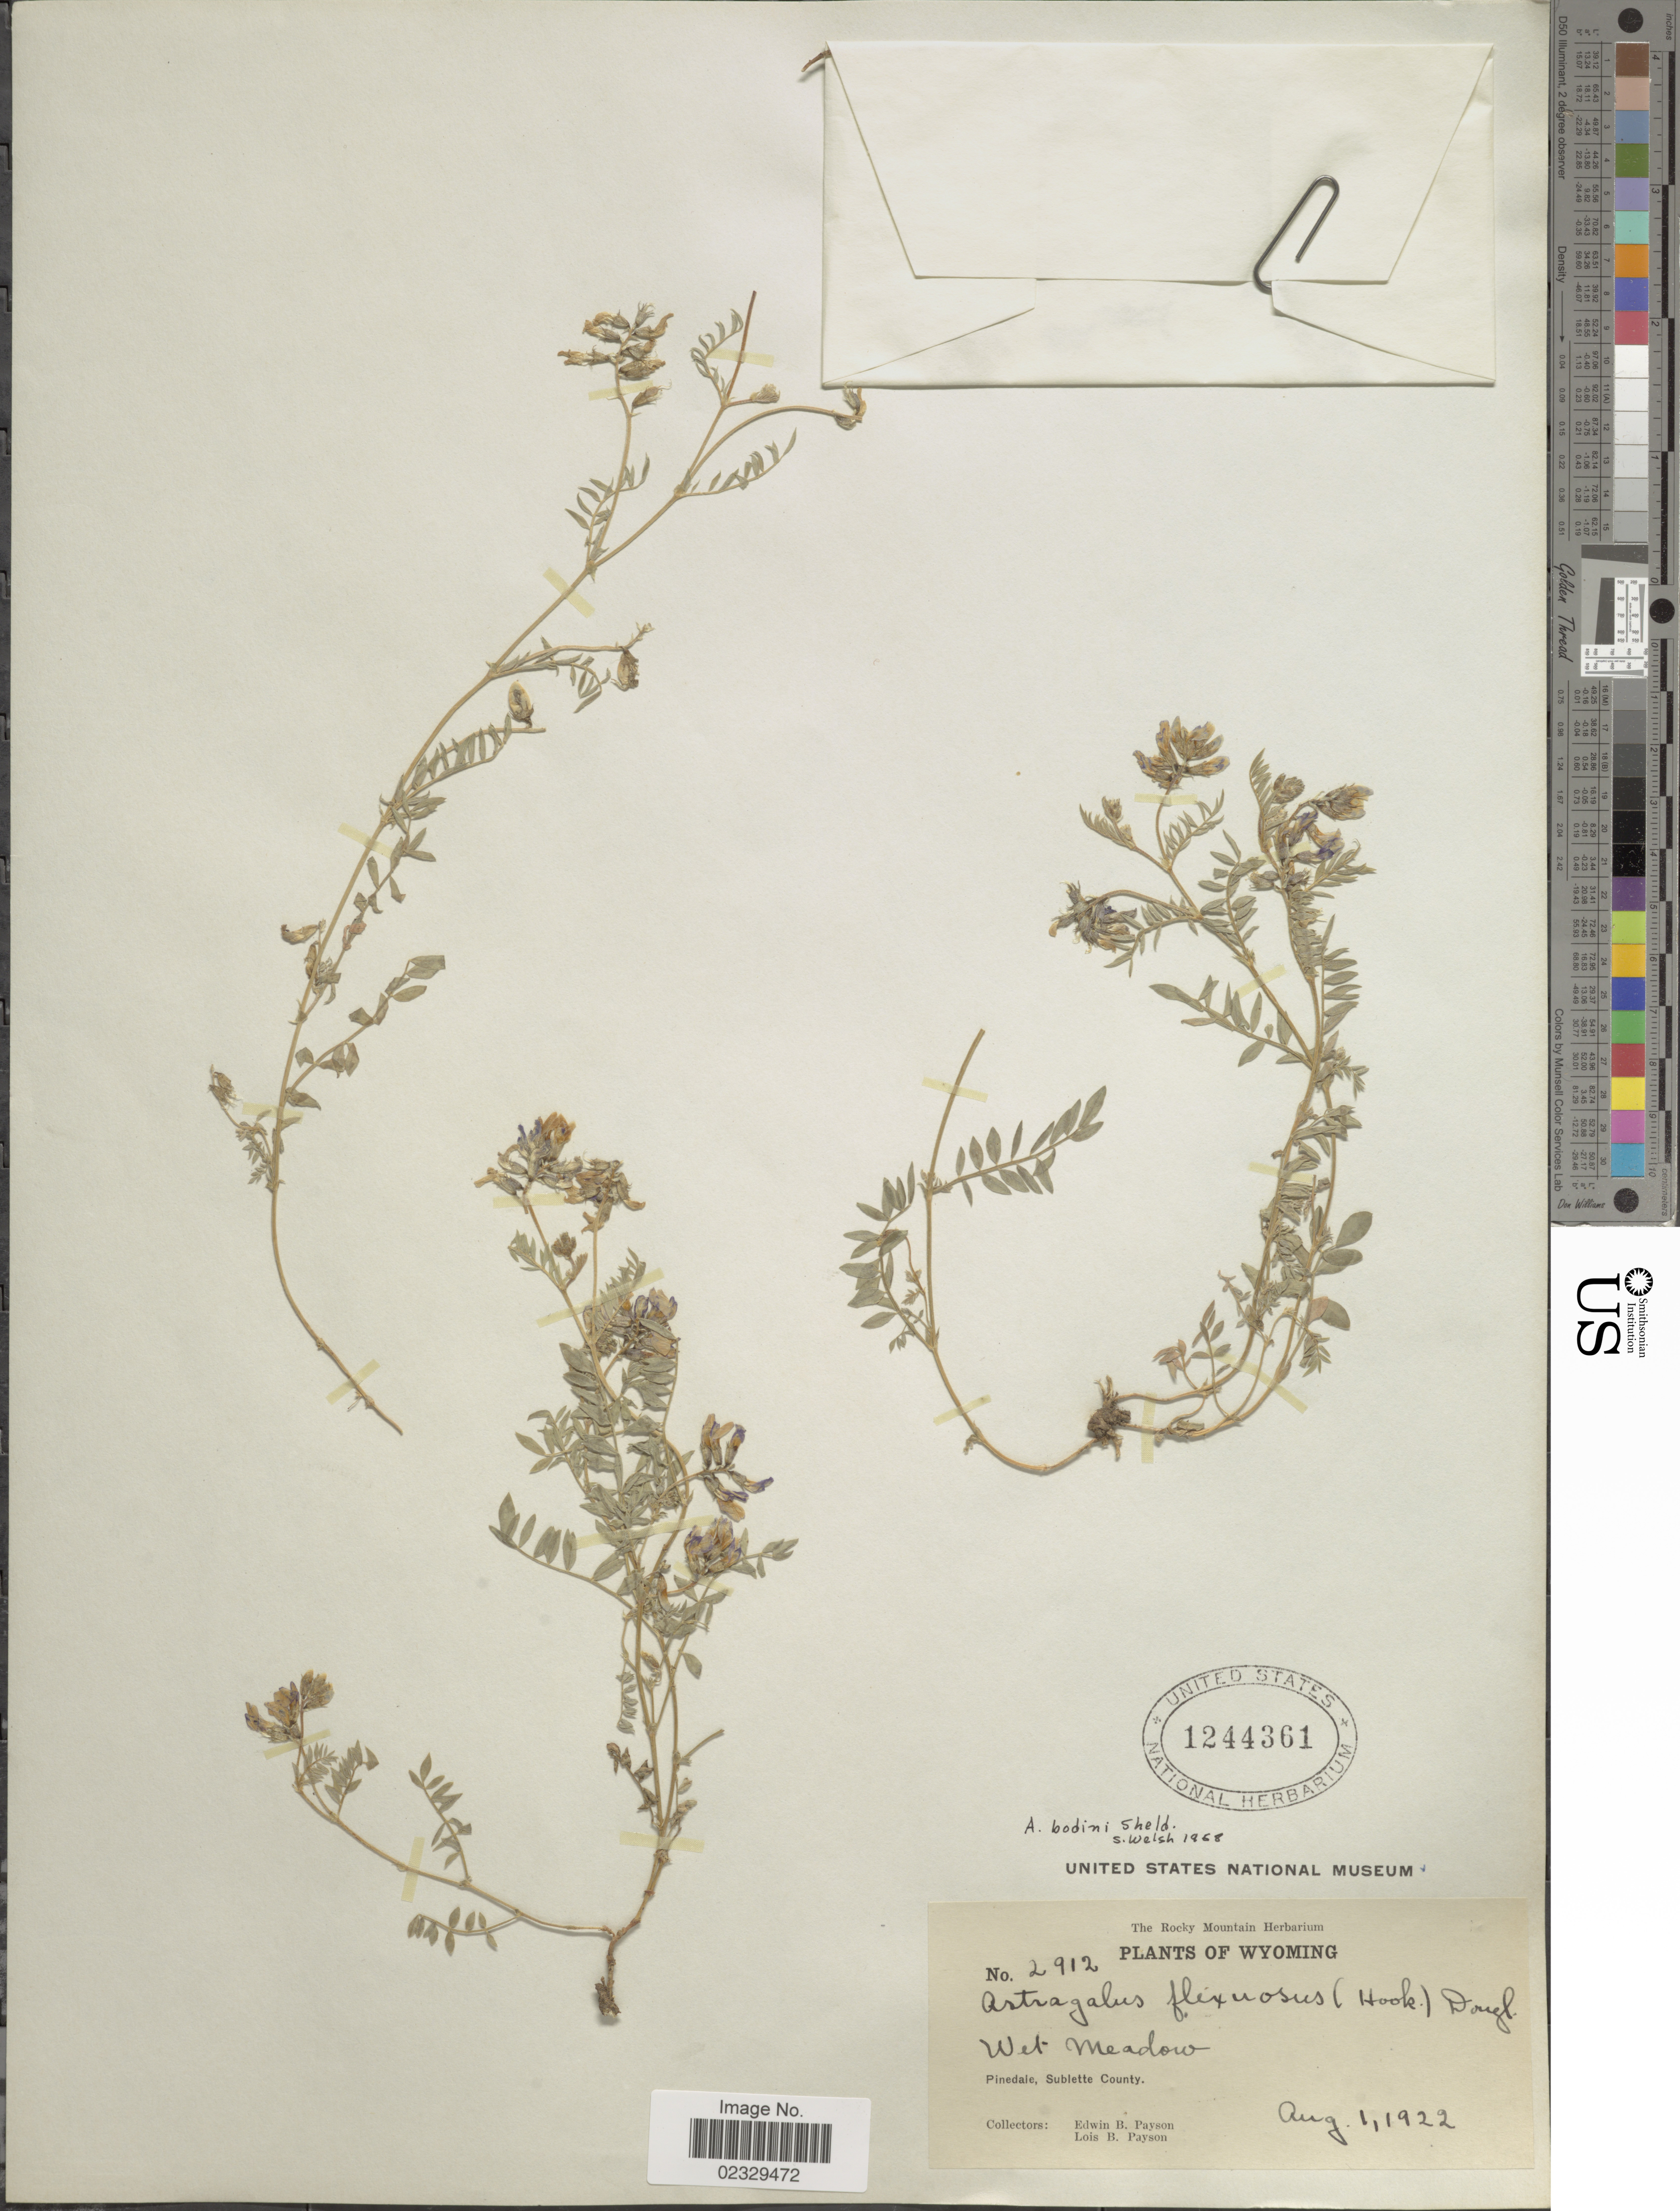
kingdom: Plantae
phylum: Tracheophyta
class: Magnoliopsida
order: Fabales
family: Fabaceae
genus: Astragalus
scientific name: Astragalus bodinii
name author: E. Sheld.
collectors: E. B. Payson & L. Payson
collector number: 2912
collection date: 1922-08-01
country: United States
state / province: Wyoming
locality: Pinedale, Sublette County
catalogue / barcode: US 1244361